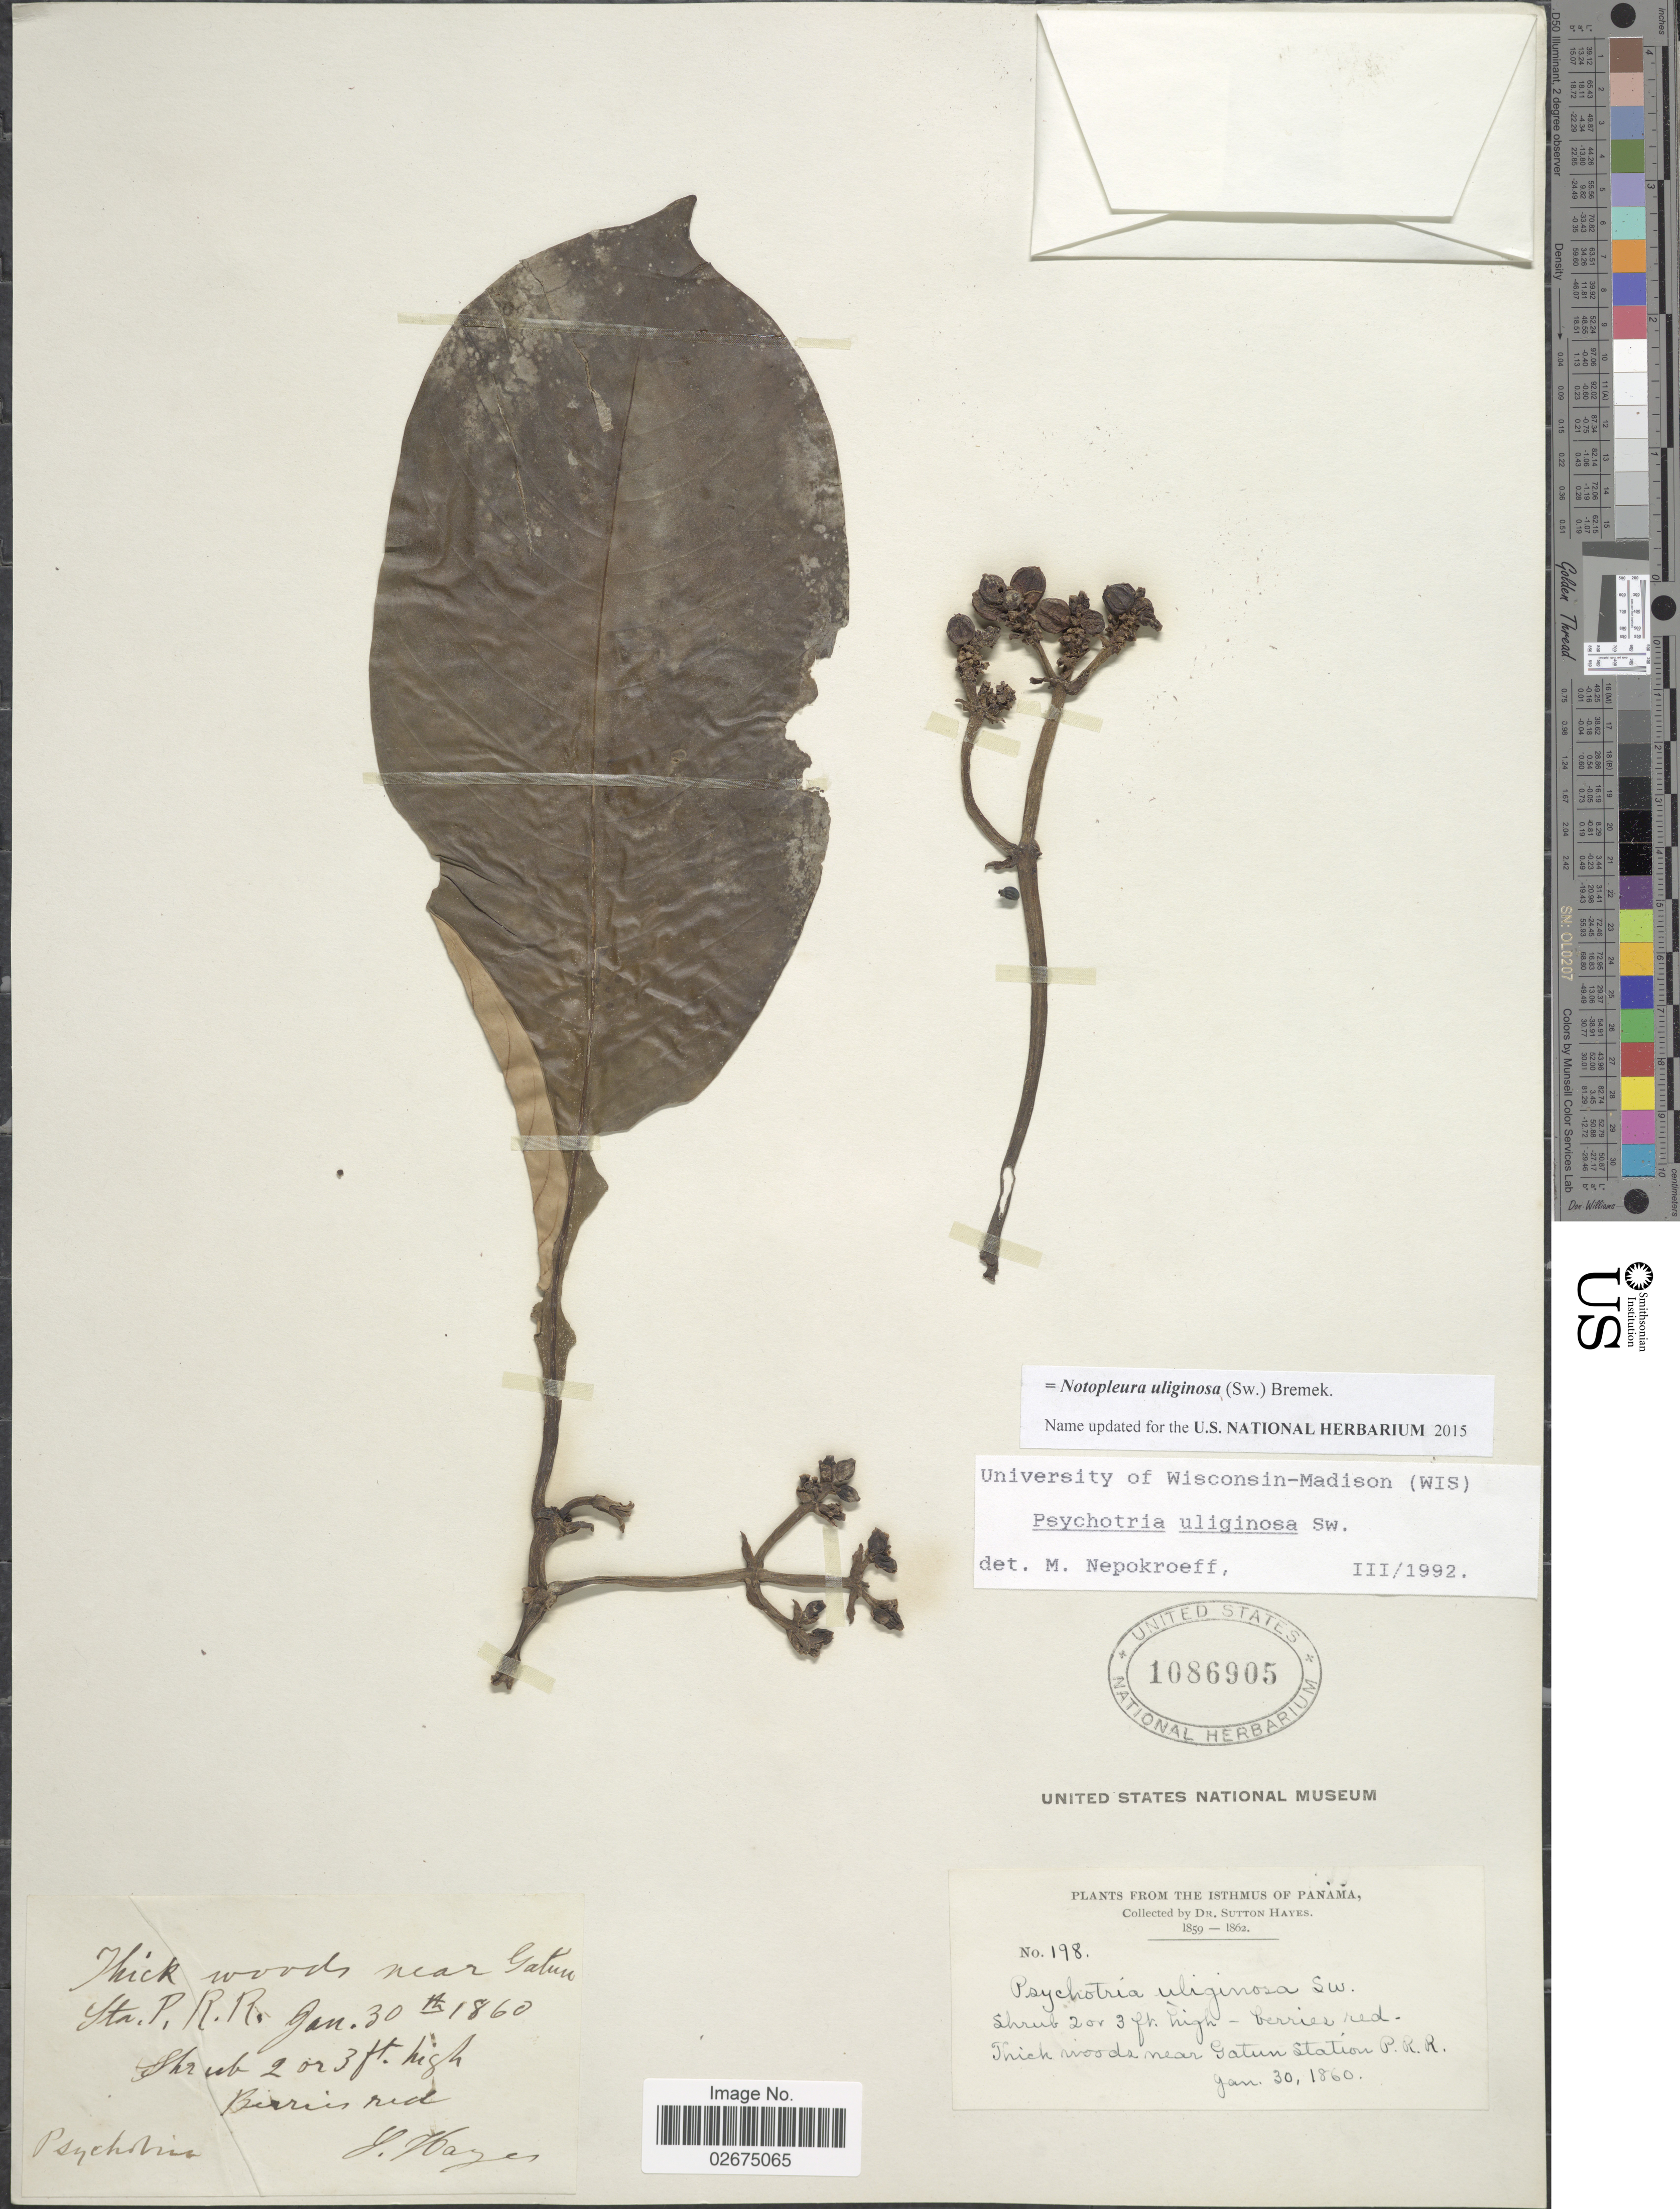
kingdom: Plantae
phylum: Tracheophyta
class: Magnoliopsida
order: Gentianales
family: Rubiaceae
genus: Notopleura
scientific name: Notopleura uliginosa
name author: (Sw.) Bremek.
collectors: S. Hayes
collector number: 198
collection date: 1860-01-30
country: Panama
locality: Isthmus of Panama. Thick woods near Gatun Station P.R.R.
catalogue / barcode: US 1086905